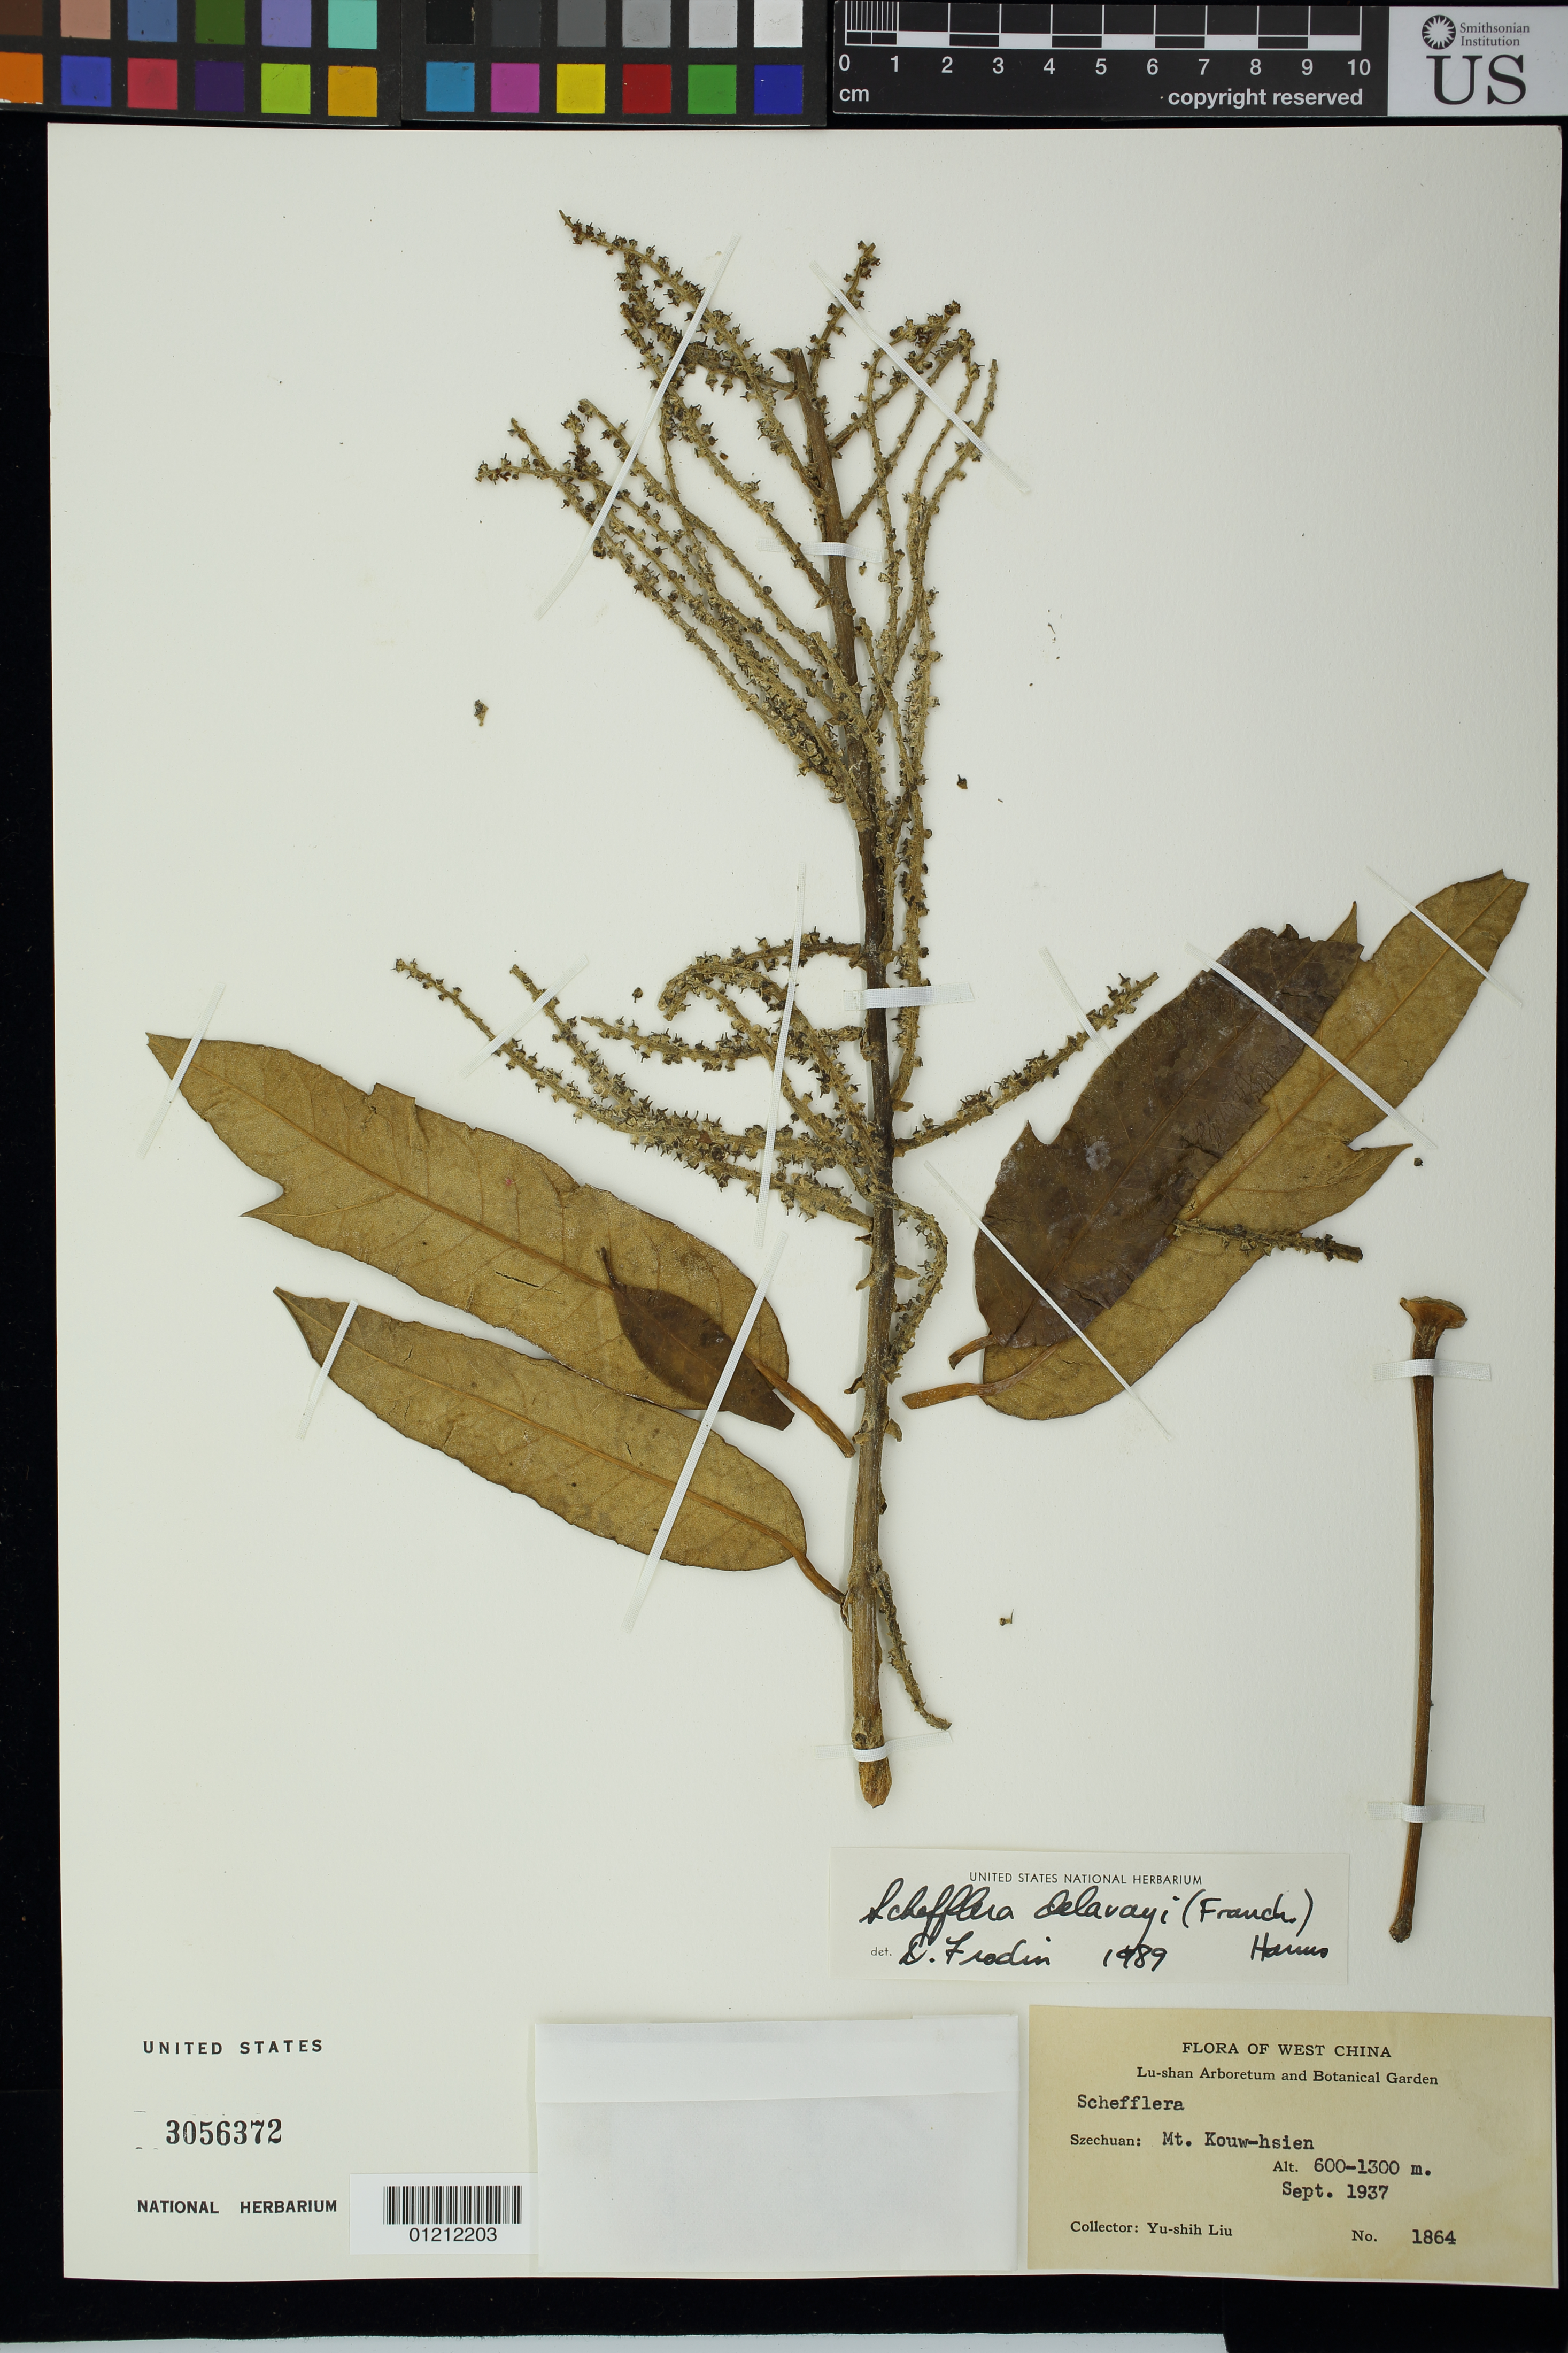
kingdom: Plantae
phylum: Tracheophyta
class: Magnoliopsida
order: Apiales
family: Araliaceae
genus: Schefflera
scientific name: Schefflera delavayi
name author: (Franch.) Harms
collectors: Y. S. Liu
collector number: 1864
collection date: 1937-09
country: China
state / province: Sichuan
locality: Mt. Kouw-hsien.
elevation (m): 600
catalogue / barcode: US 3056372